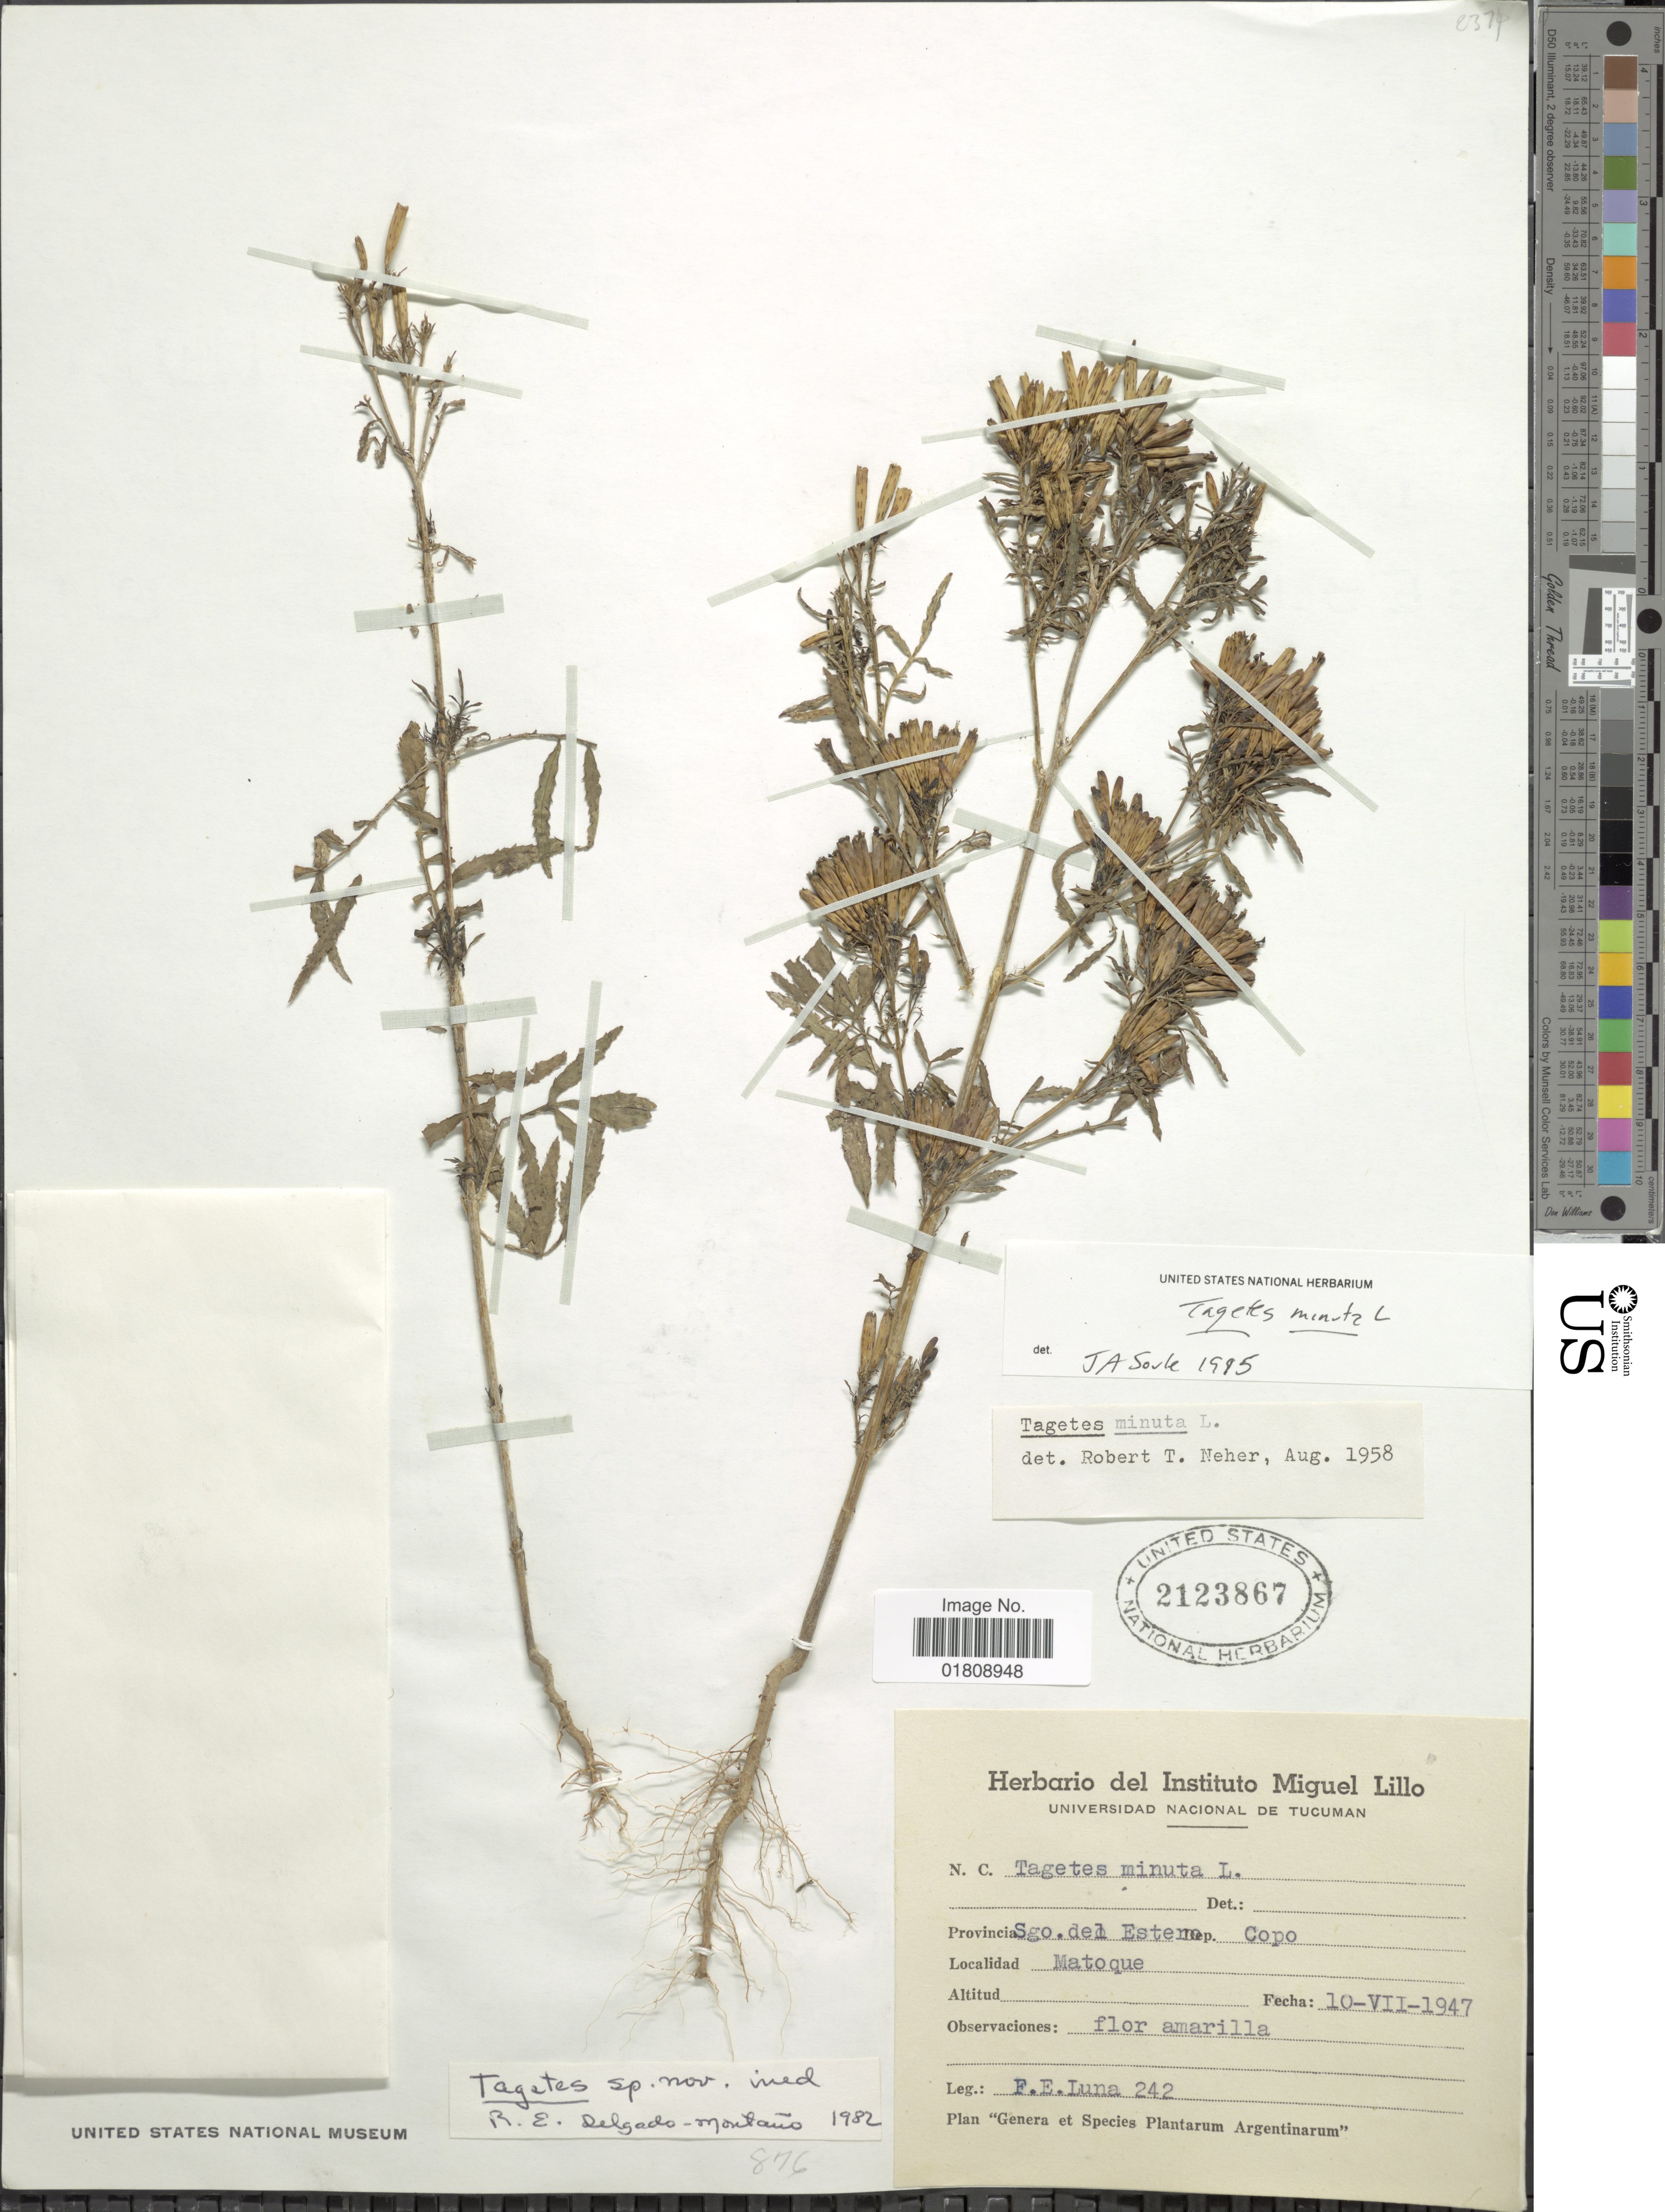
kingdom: Plantae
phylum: Tracheophyta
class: Magnoliopsida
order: Asterales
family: Asteraceae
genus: Tagetes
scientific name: Tagetes minuta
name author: L.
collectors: F. E. Luna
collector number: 242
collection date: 1947-07-10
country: Argentina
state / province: Santiago del Estero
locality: Sgo. del Estero, Dep. Copo, Matoque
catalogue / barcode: US 2123867